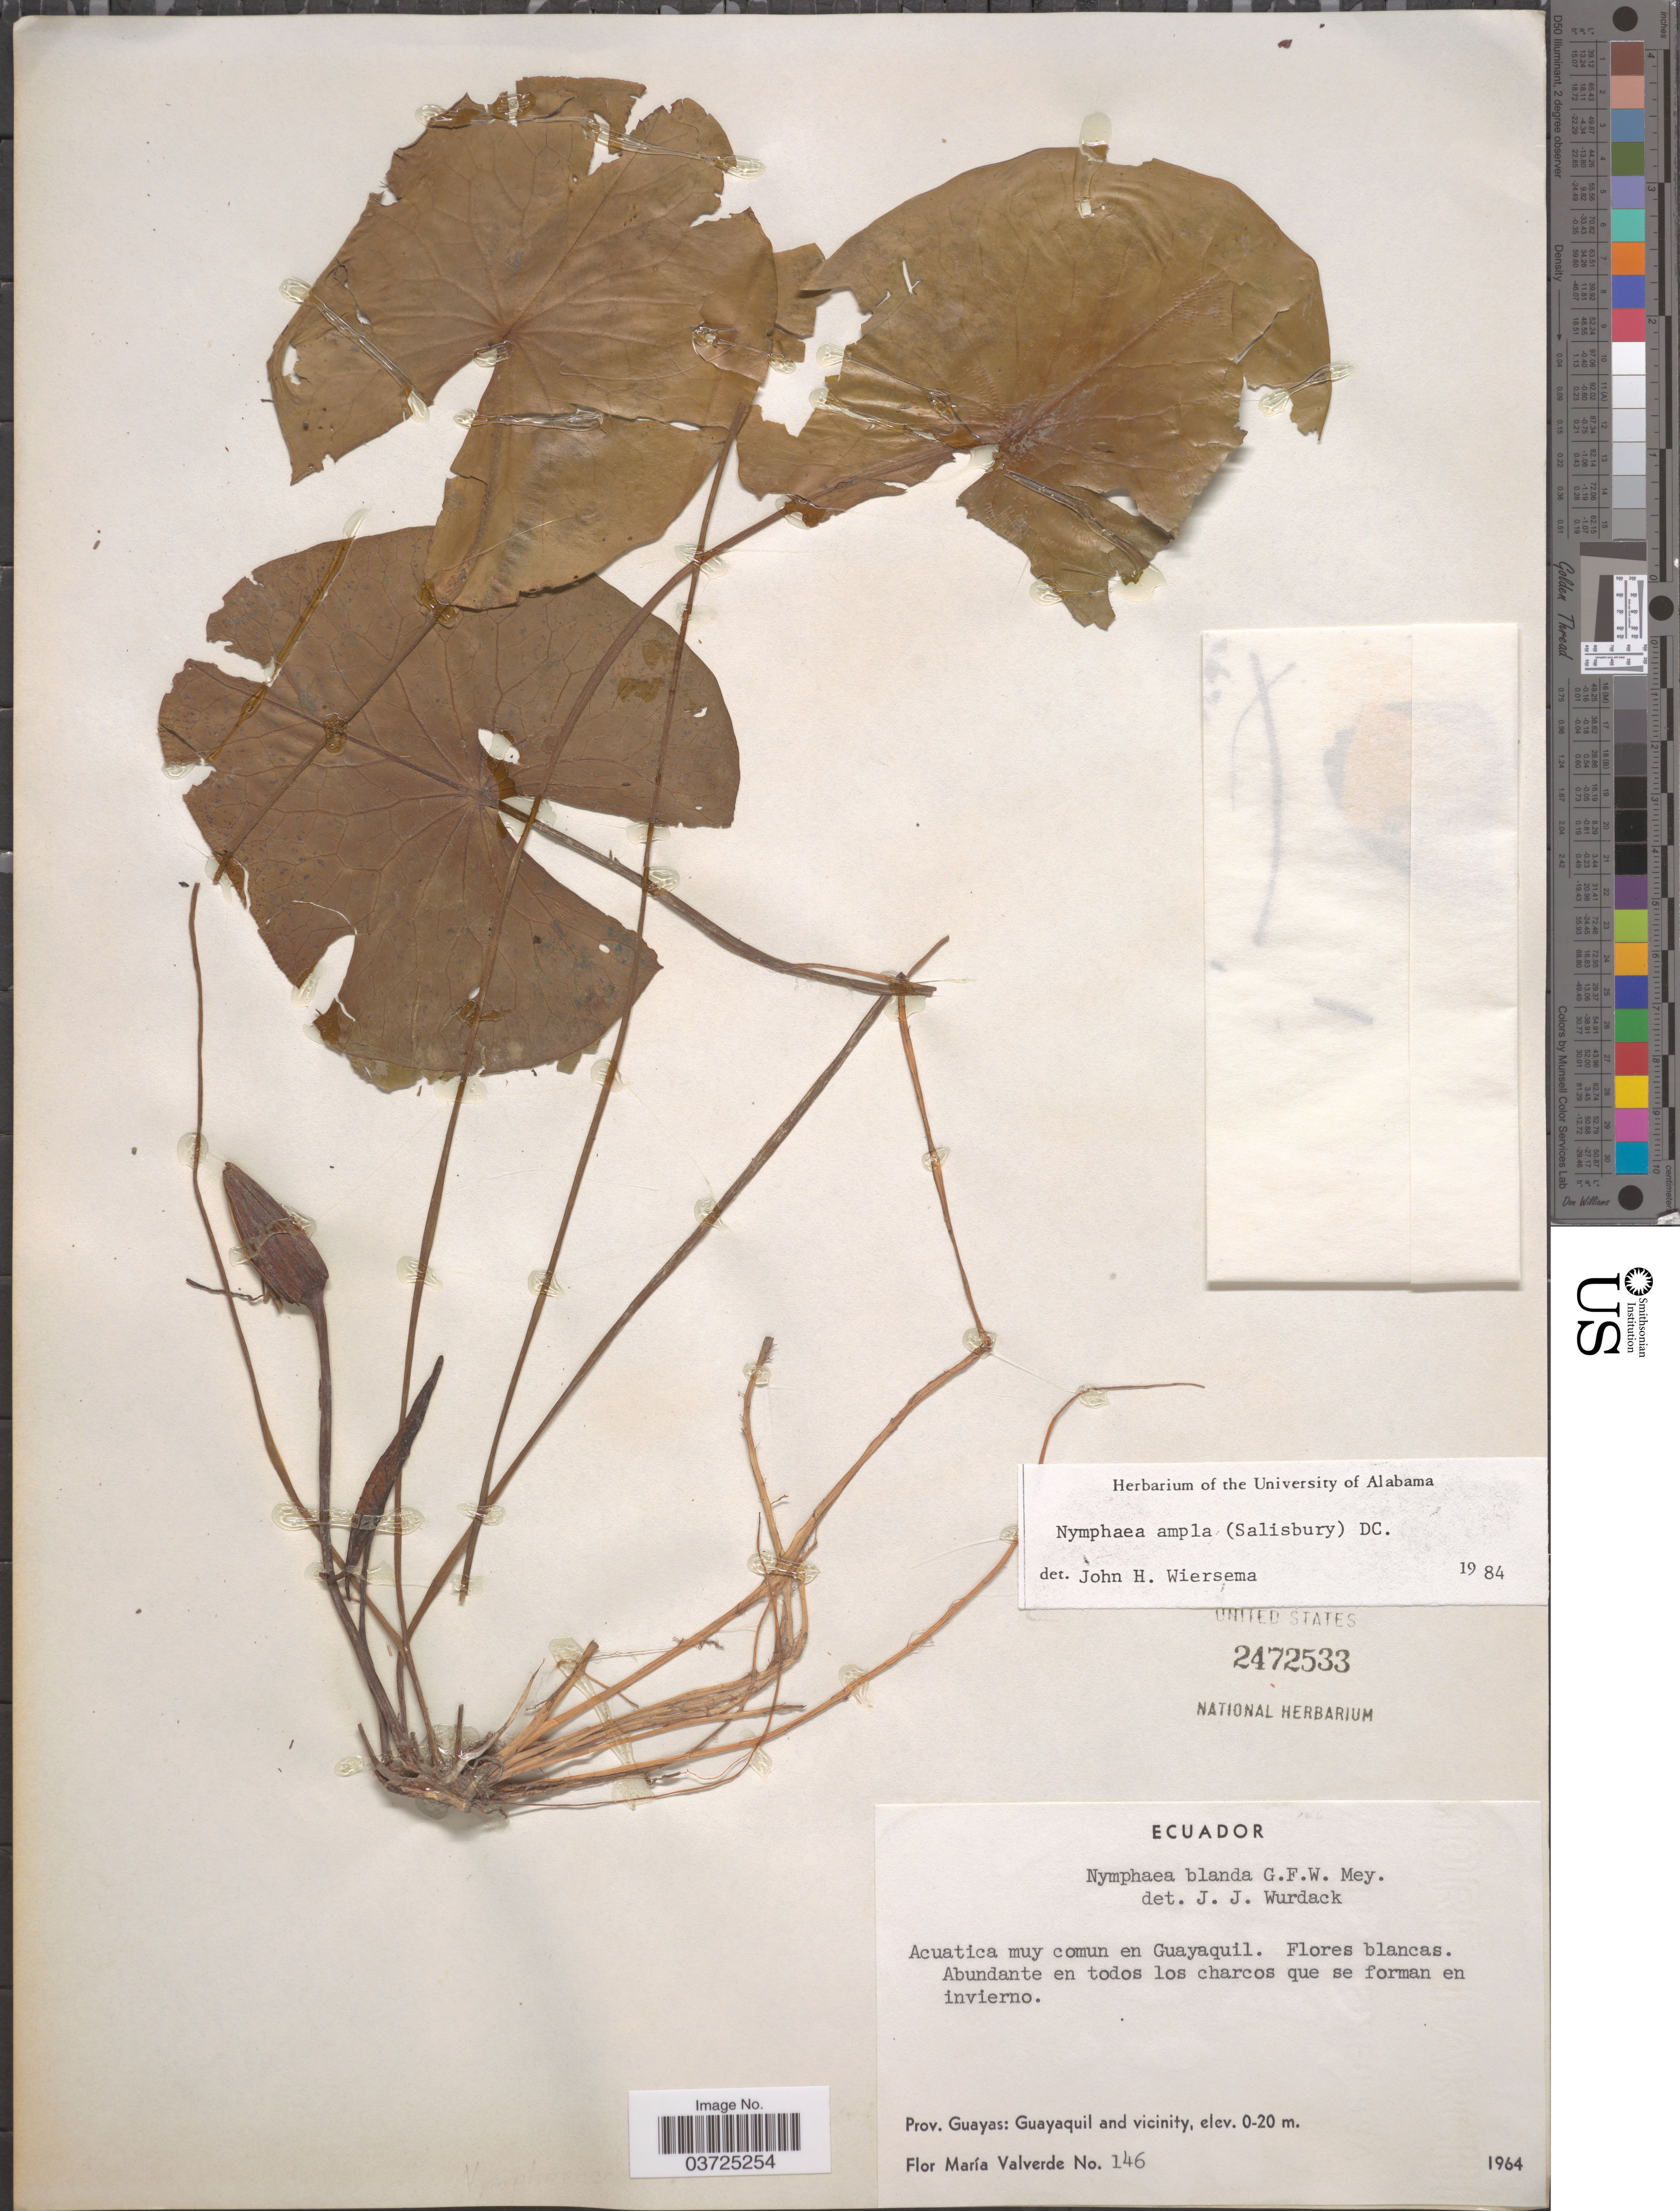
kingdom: Plantae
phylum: Tracheophyta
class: Magnoliopsida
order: Nymphaeales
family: Nymphaeaceae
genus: Nymphaea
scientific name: Nymphaea ampla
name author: (Salisb.) DC.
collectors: F. M. Valverde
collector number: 146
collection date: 1964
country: Ecuador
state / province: Guayas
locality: Acuatica muy comun en Guayaquil. Guayaquil and vicinity.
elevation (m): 0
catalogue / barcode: US 2472533